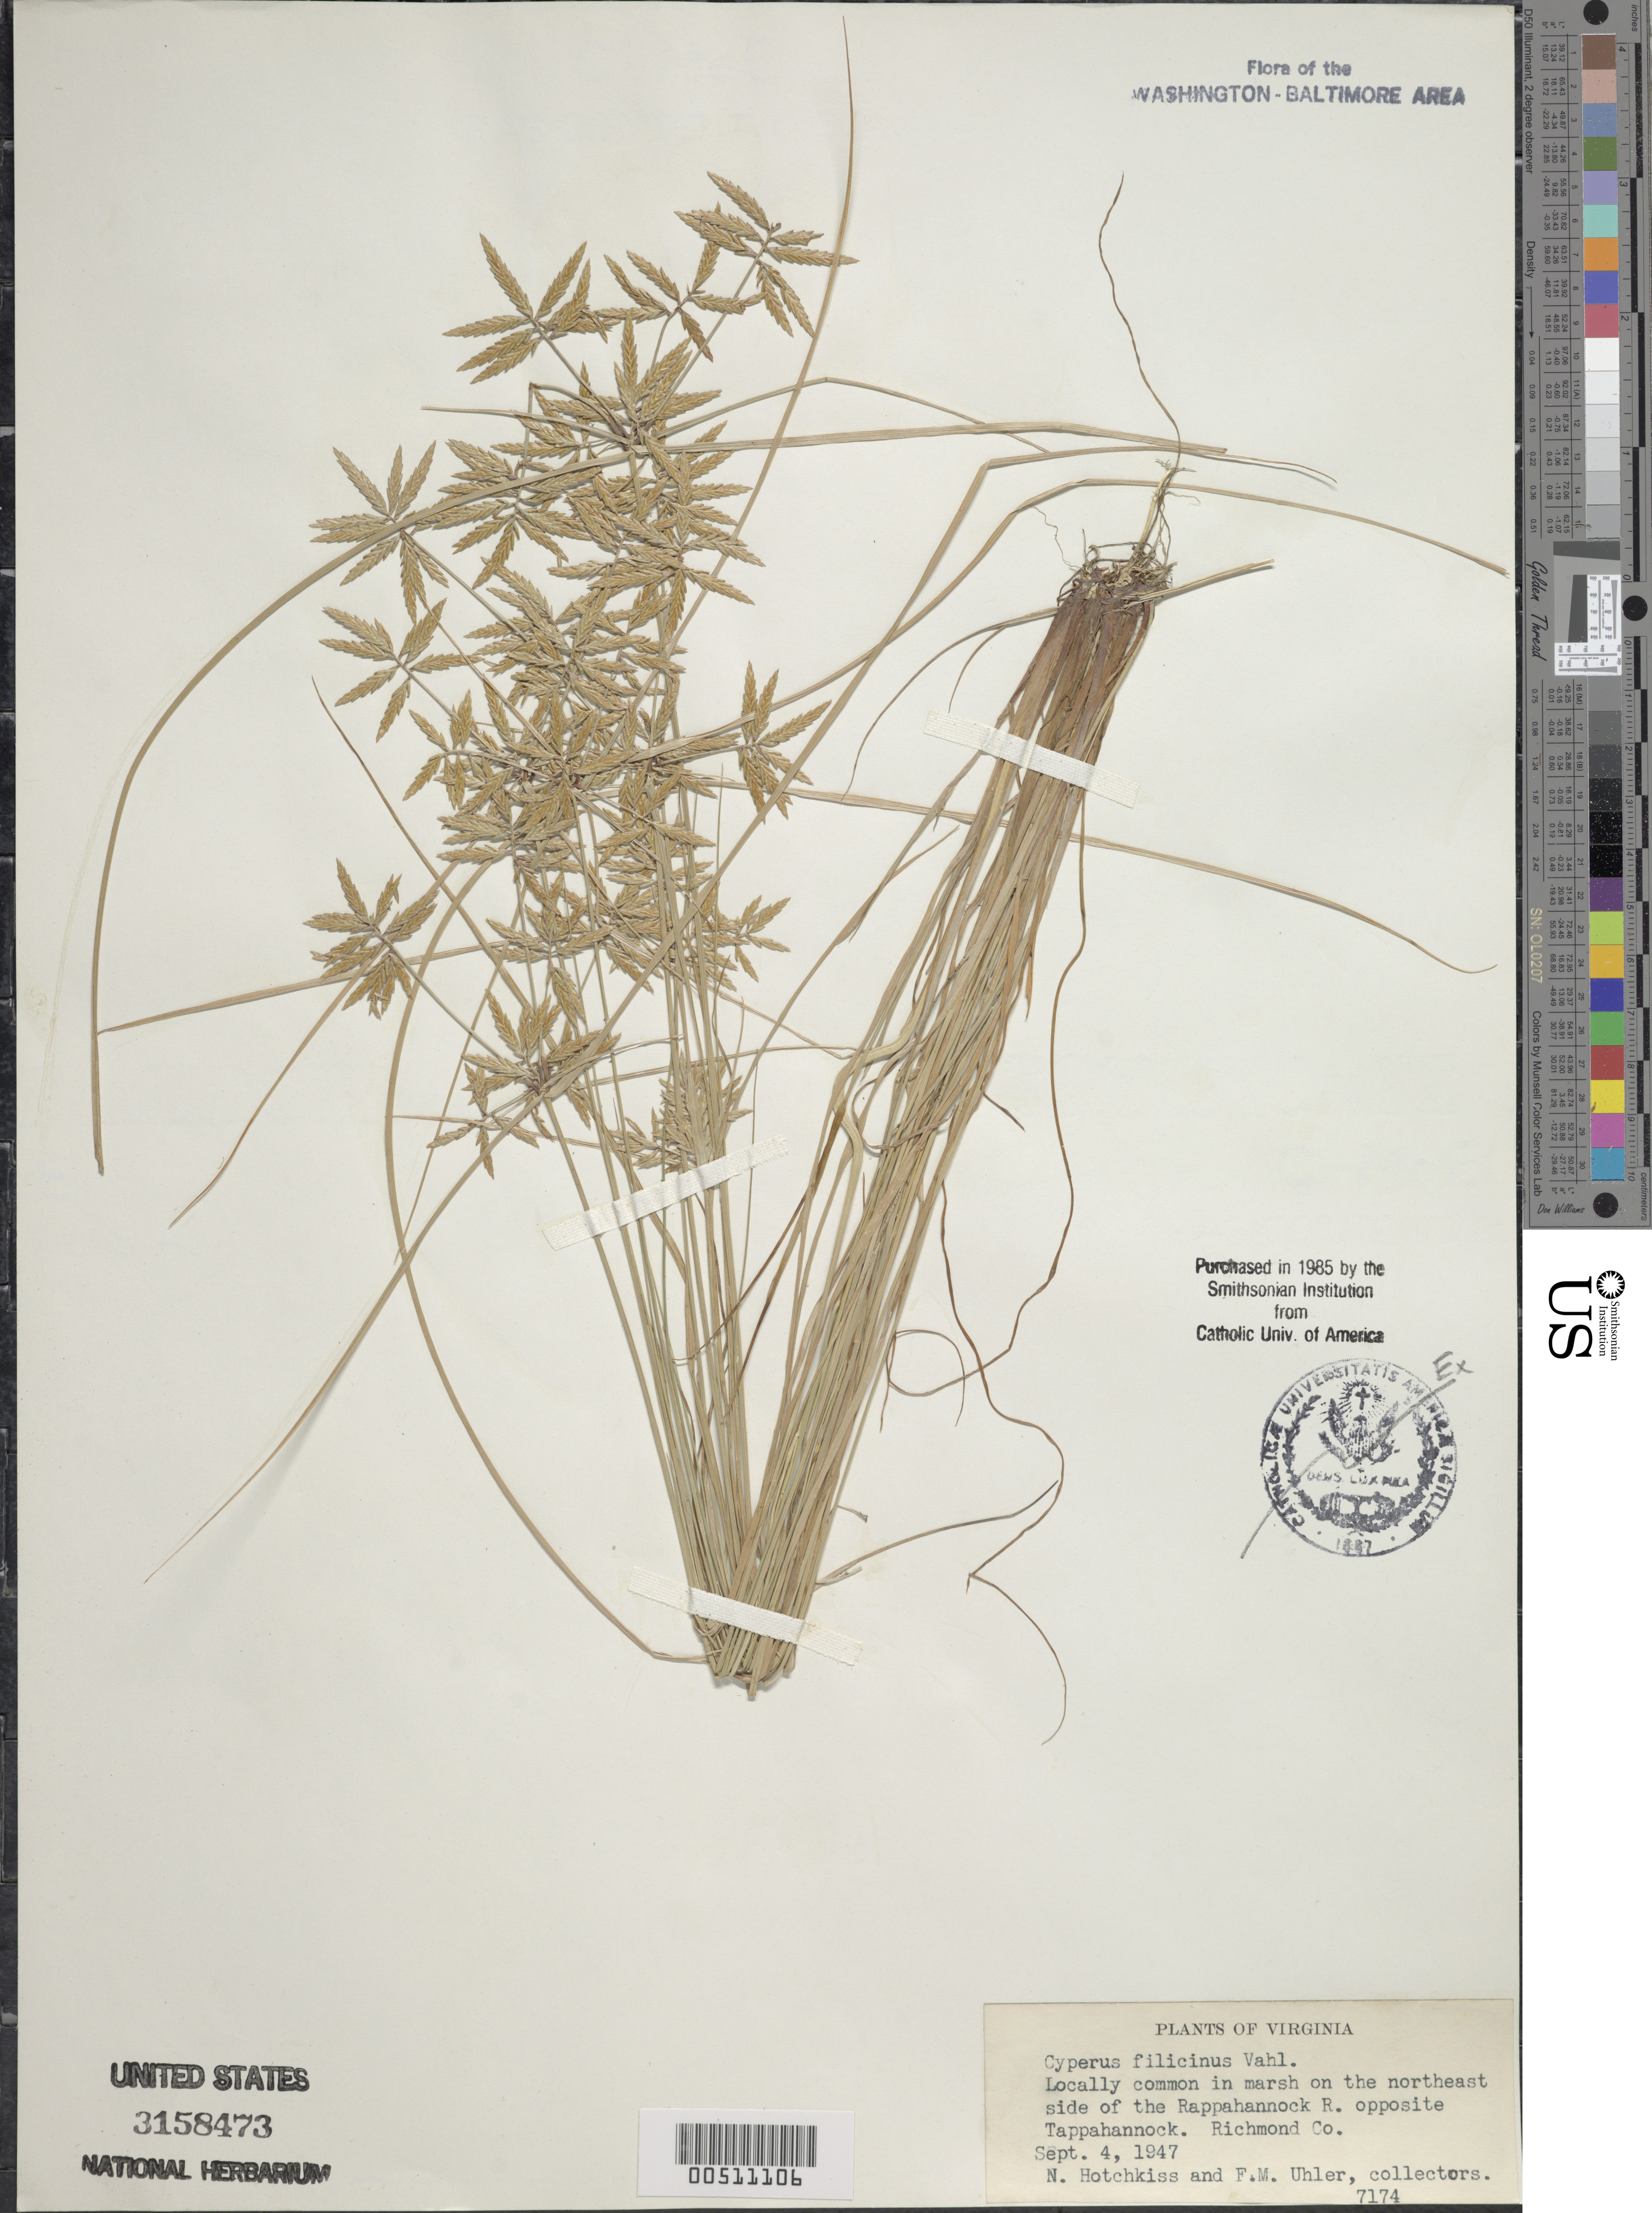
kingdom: Plantae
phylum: Tracheophyta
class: Liliopsida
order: Poales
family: Cyperaceae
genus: Cyperus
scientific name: Cyperus filicinus Vahl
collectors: N. Hotchkiss & F. M. Uhler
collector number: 7174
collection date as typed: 04 Sep 1947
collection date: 1947-09-04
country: United States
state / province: Virginia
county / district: Richmond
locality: NE side of the Rappahannock River opposite Tappahannock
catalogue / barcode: US 3158473